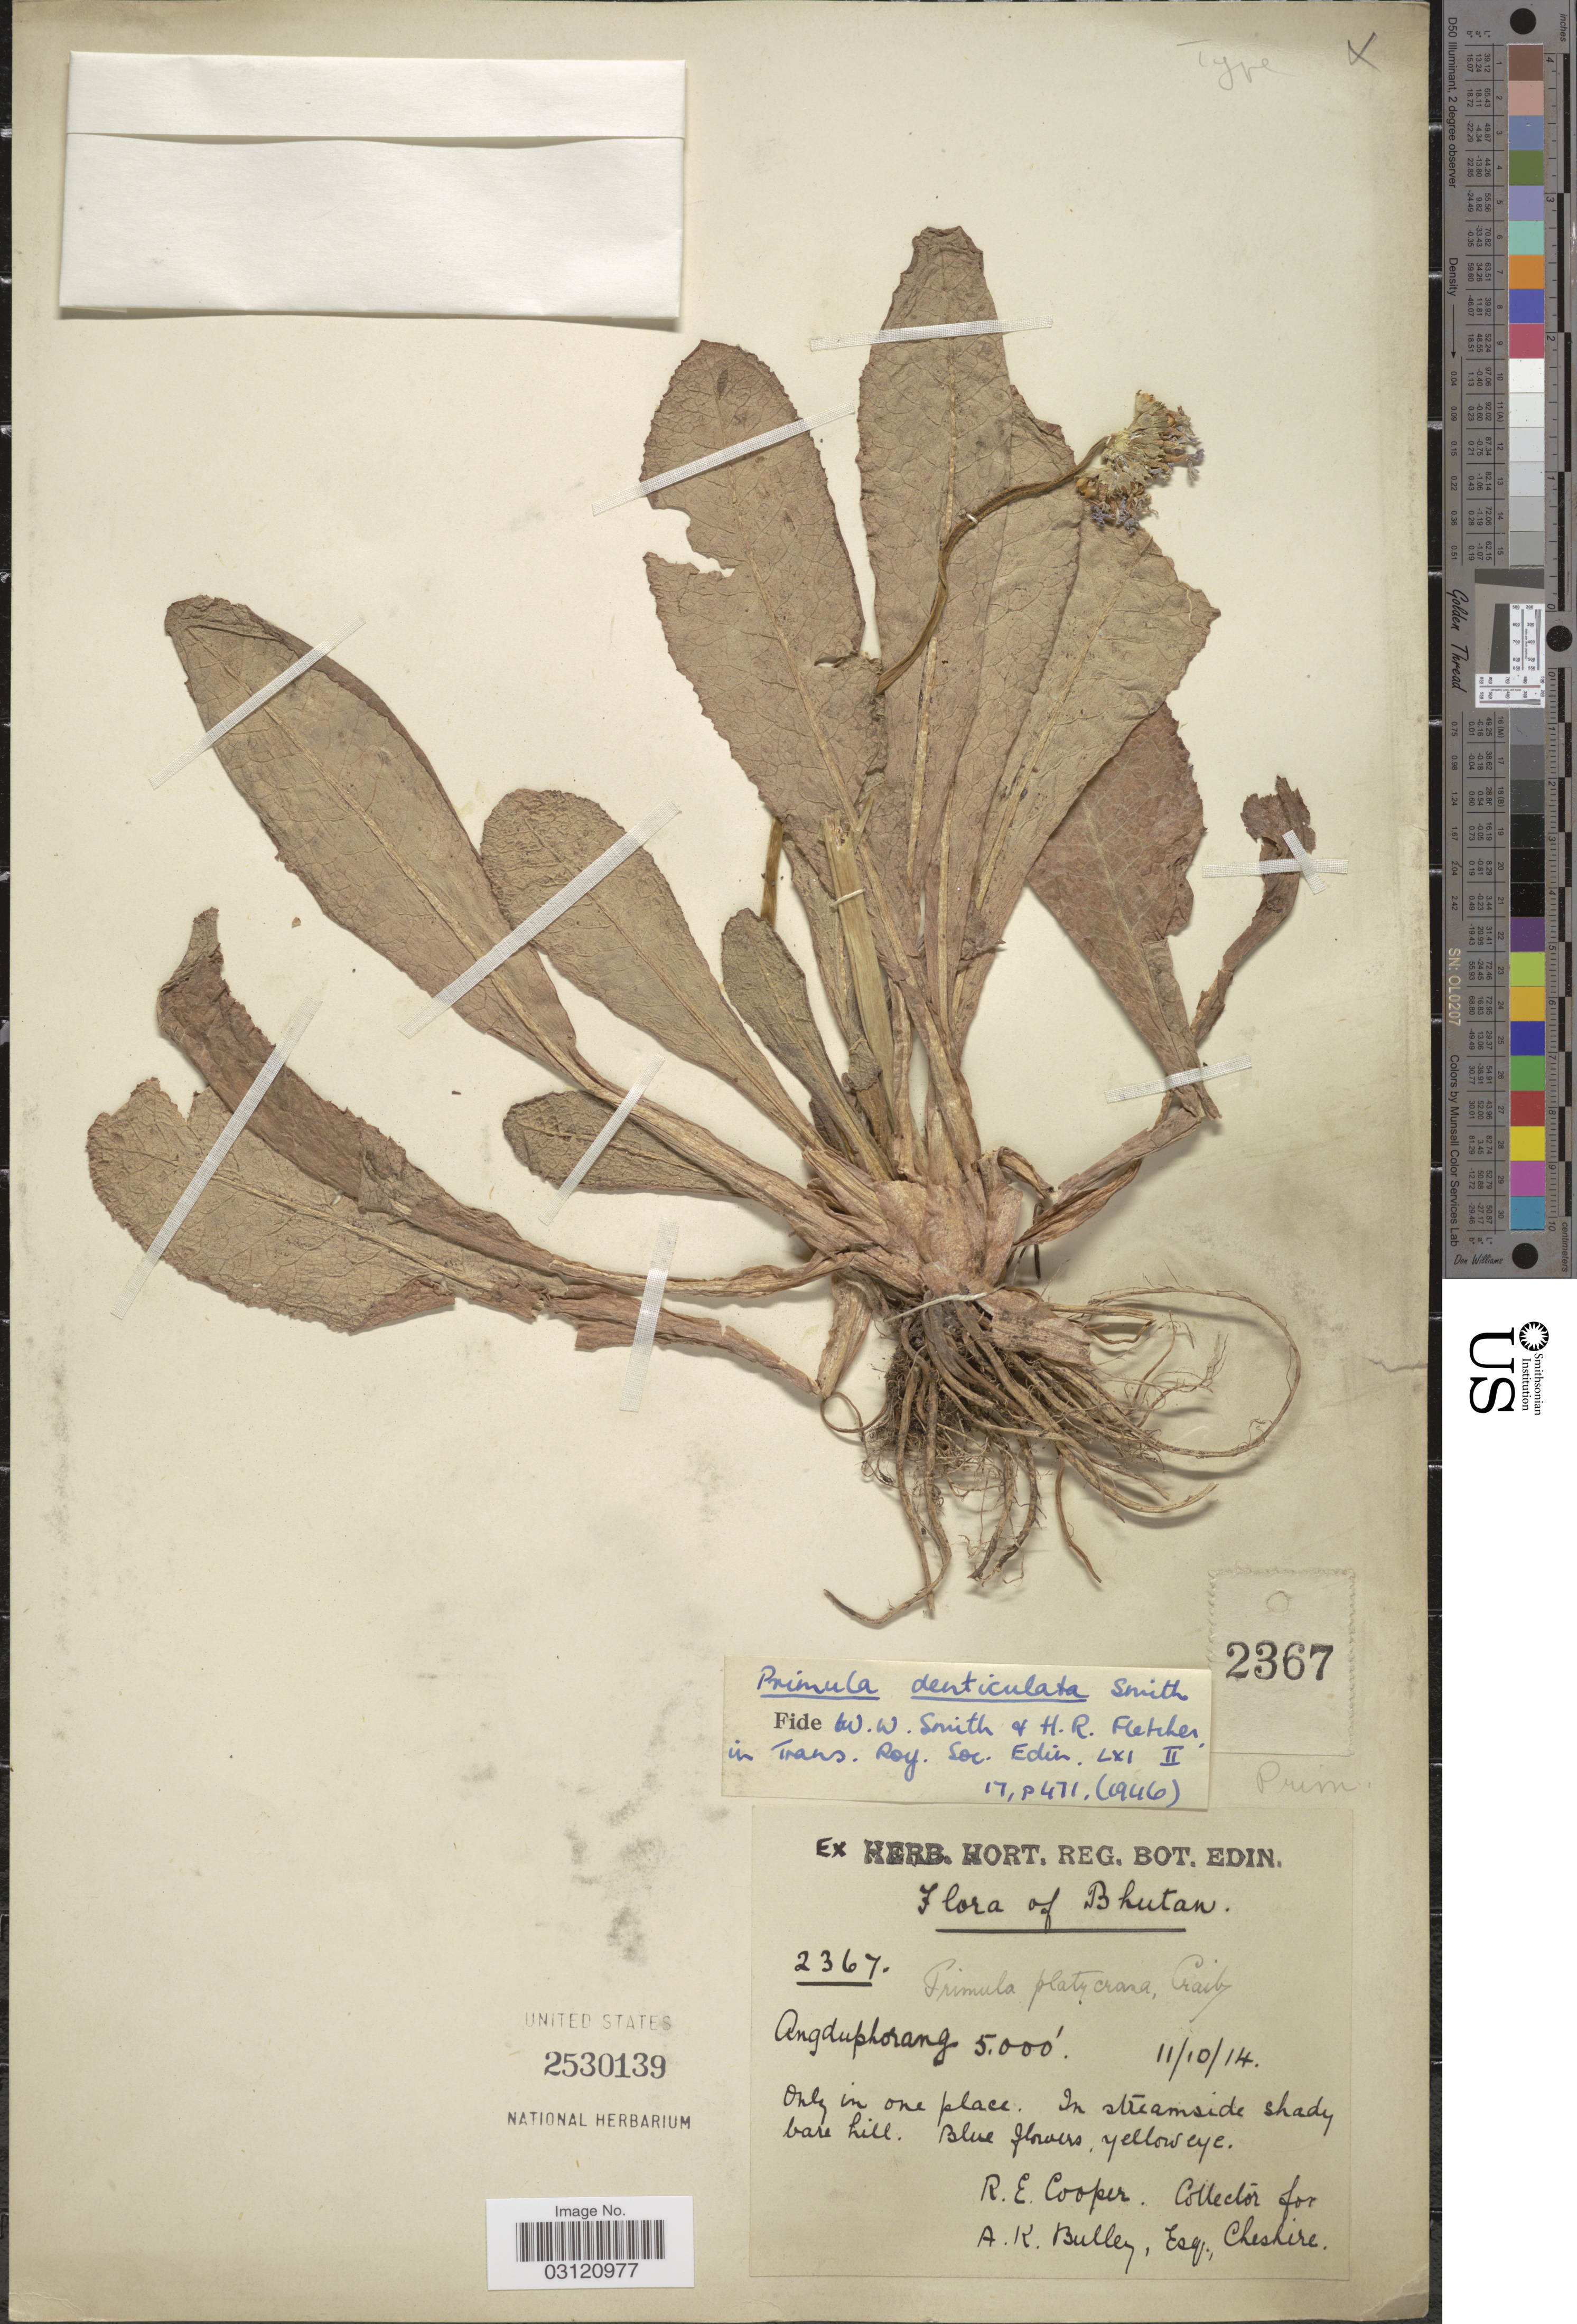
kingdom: Plantae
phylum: Tracheophyta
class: Magnoliopsida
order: Ericales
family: Primulaceae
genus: Primula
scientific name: Primula denticulata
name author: Sm.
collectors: R. E. Cooper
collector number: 2367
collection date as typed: Transcribed d/m/y: 11/10/14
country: Bhutan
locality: Angduphorang.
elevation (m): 1524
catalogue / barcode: US 2530139